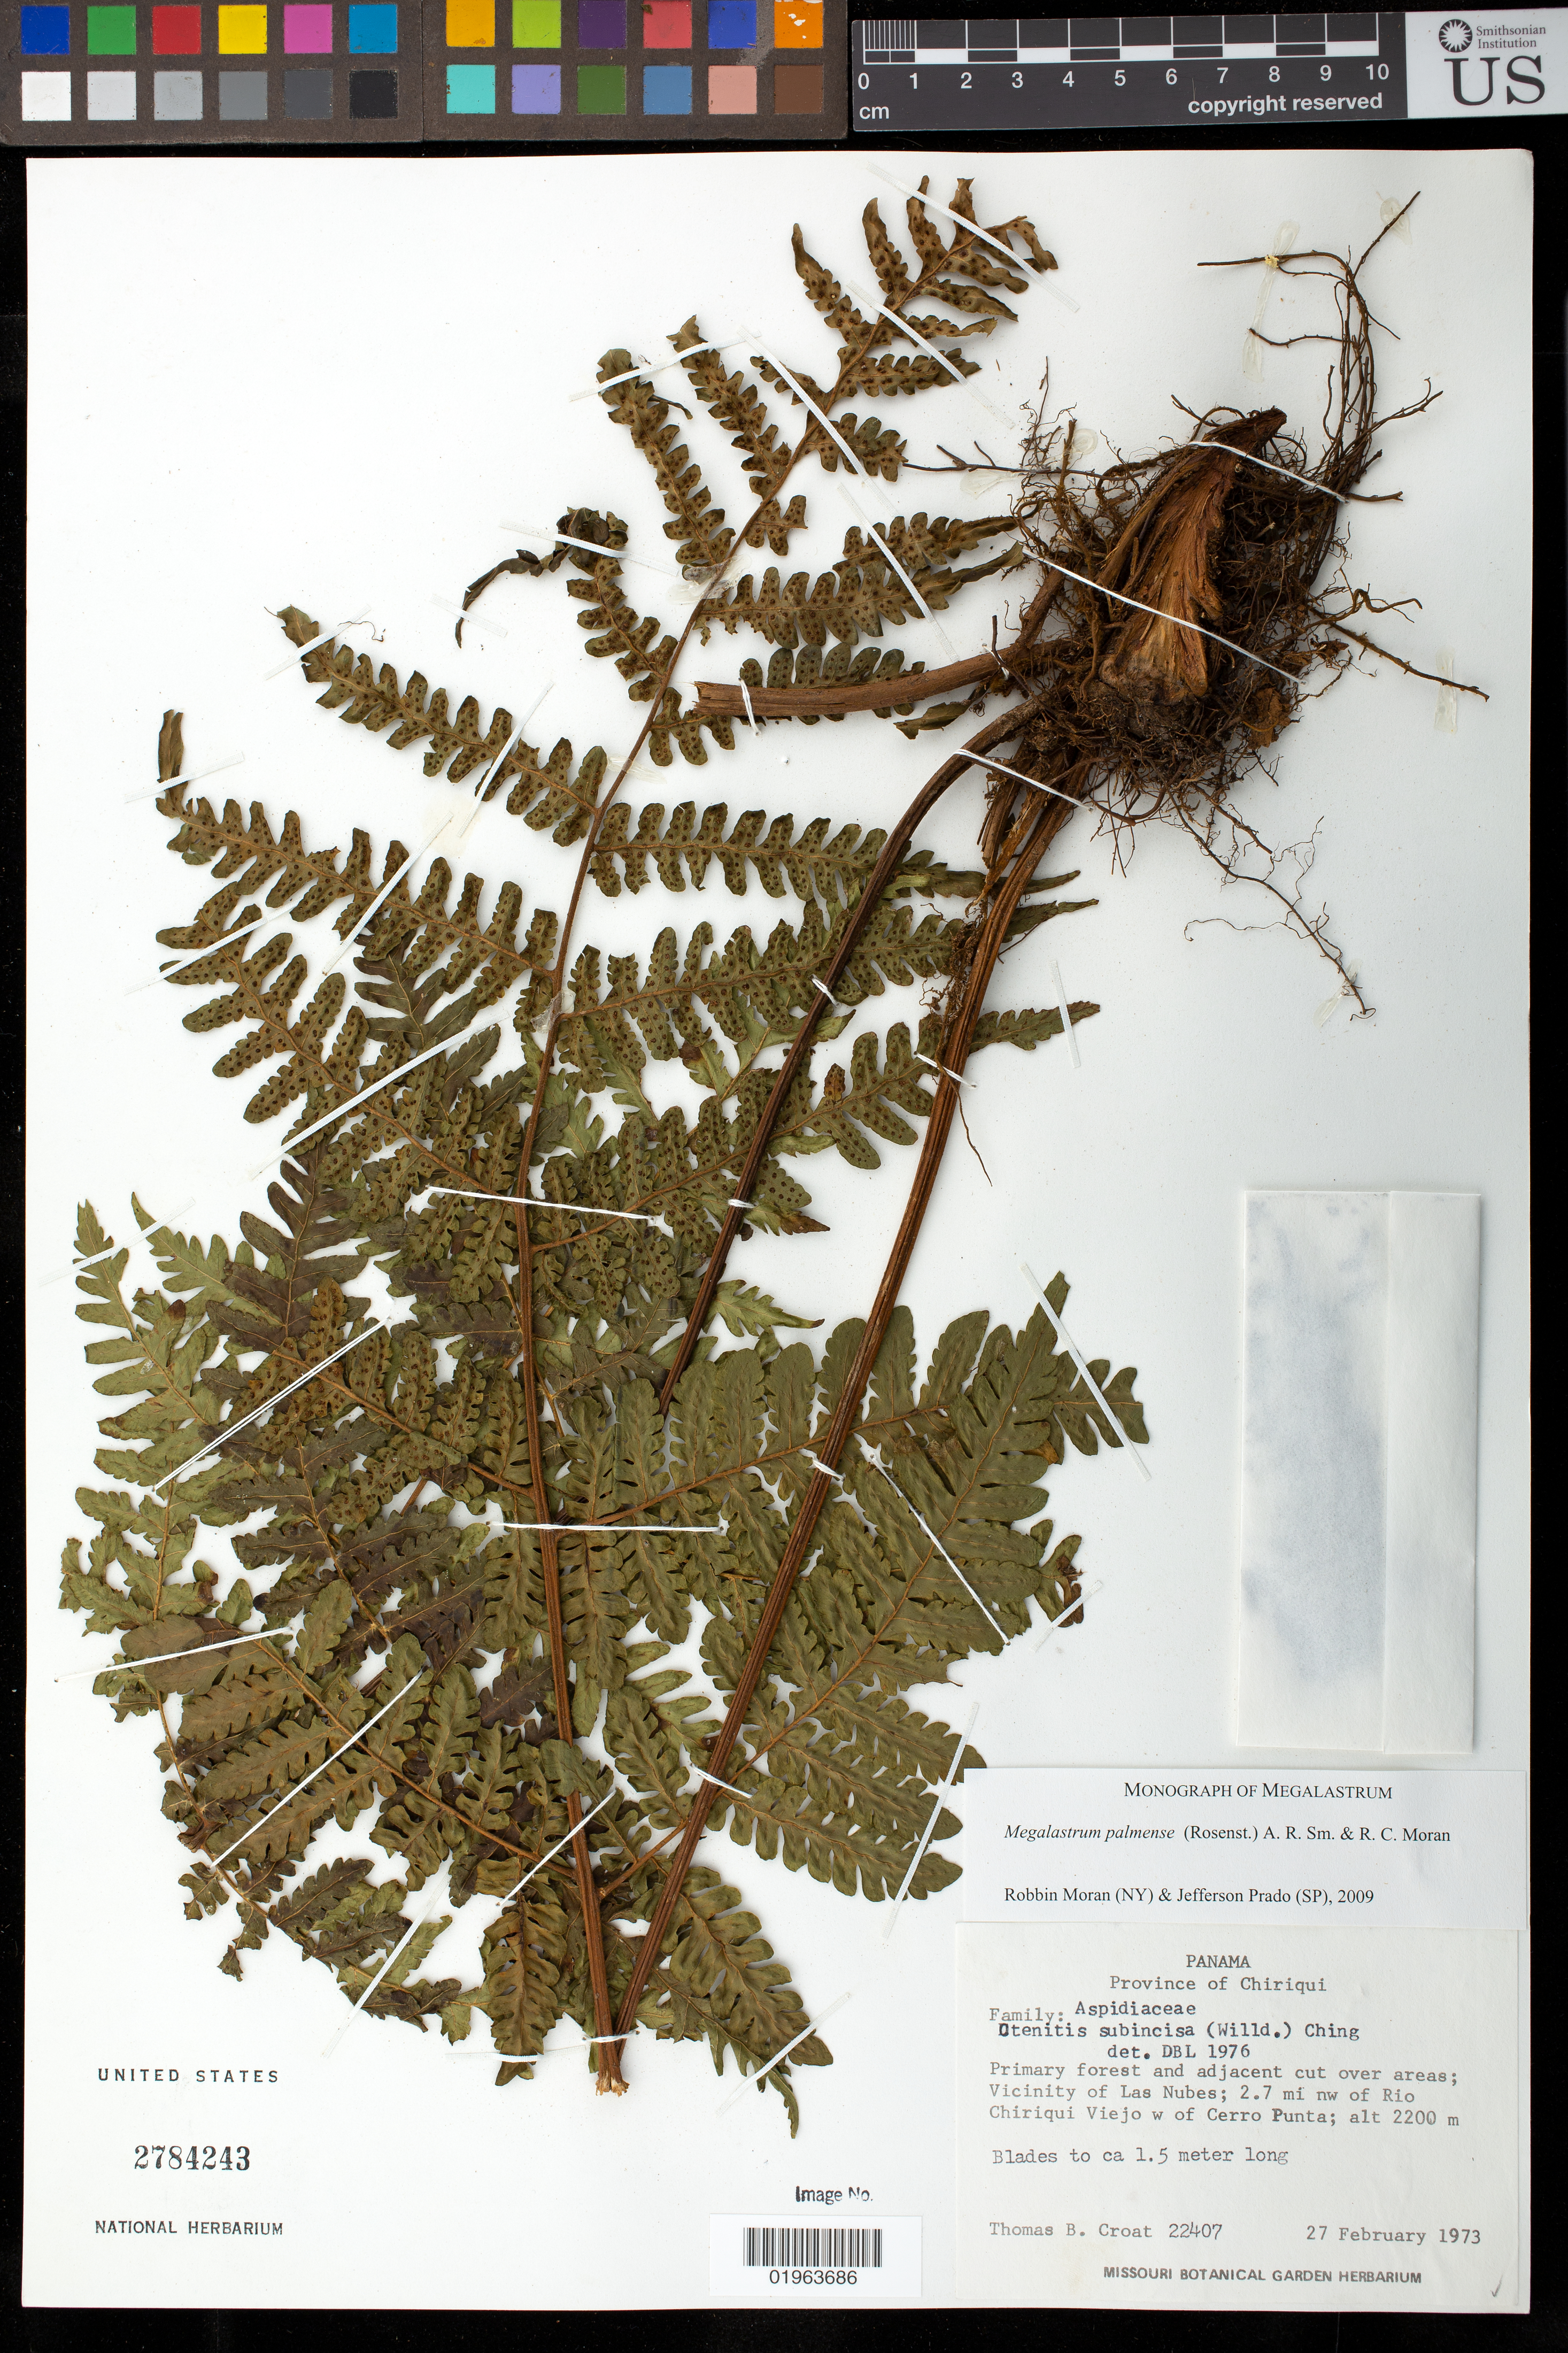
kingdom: Plantae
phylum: Tracheophyta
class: Polypodiopsida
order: Polypodiales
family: Dryopteridaceae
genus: Megalastrum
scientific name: Megalastrum palmense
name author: (Rosenst.) A.R. Sm. & R.C. Moran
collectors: T. B. Croat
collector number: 22407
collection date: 1973-02-27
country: Panama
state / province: Chiriqui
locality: Vicinity of Las Nubes; 2.7 mi nw of Rio Chiriqui Viejo w of Cerro Punta.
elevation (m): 2200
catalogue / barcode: US 2784243